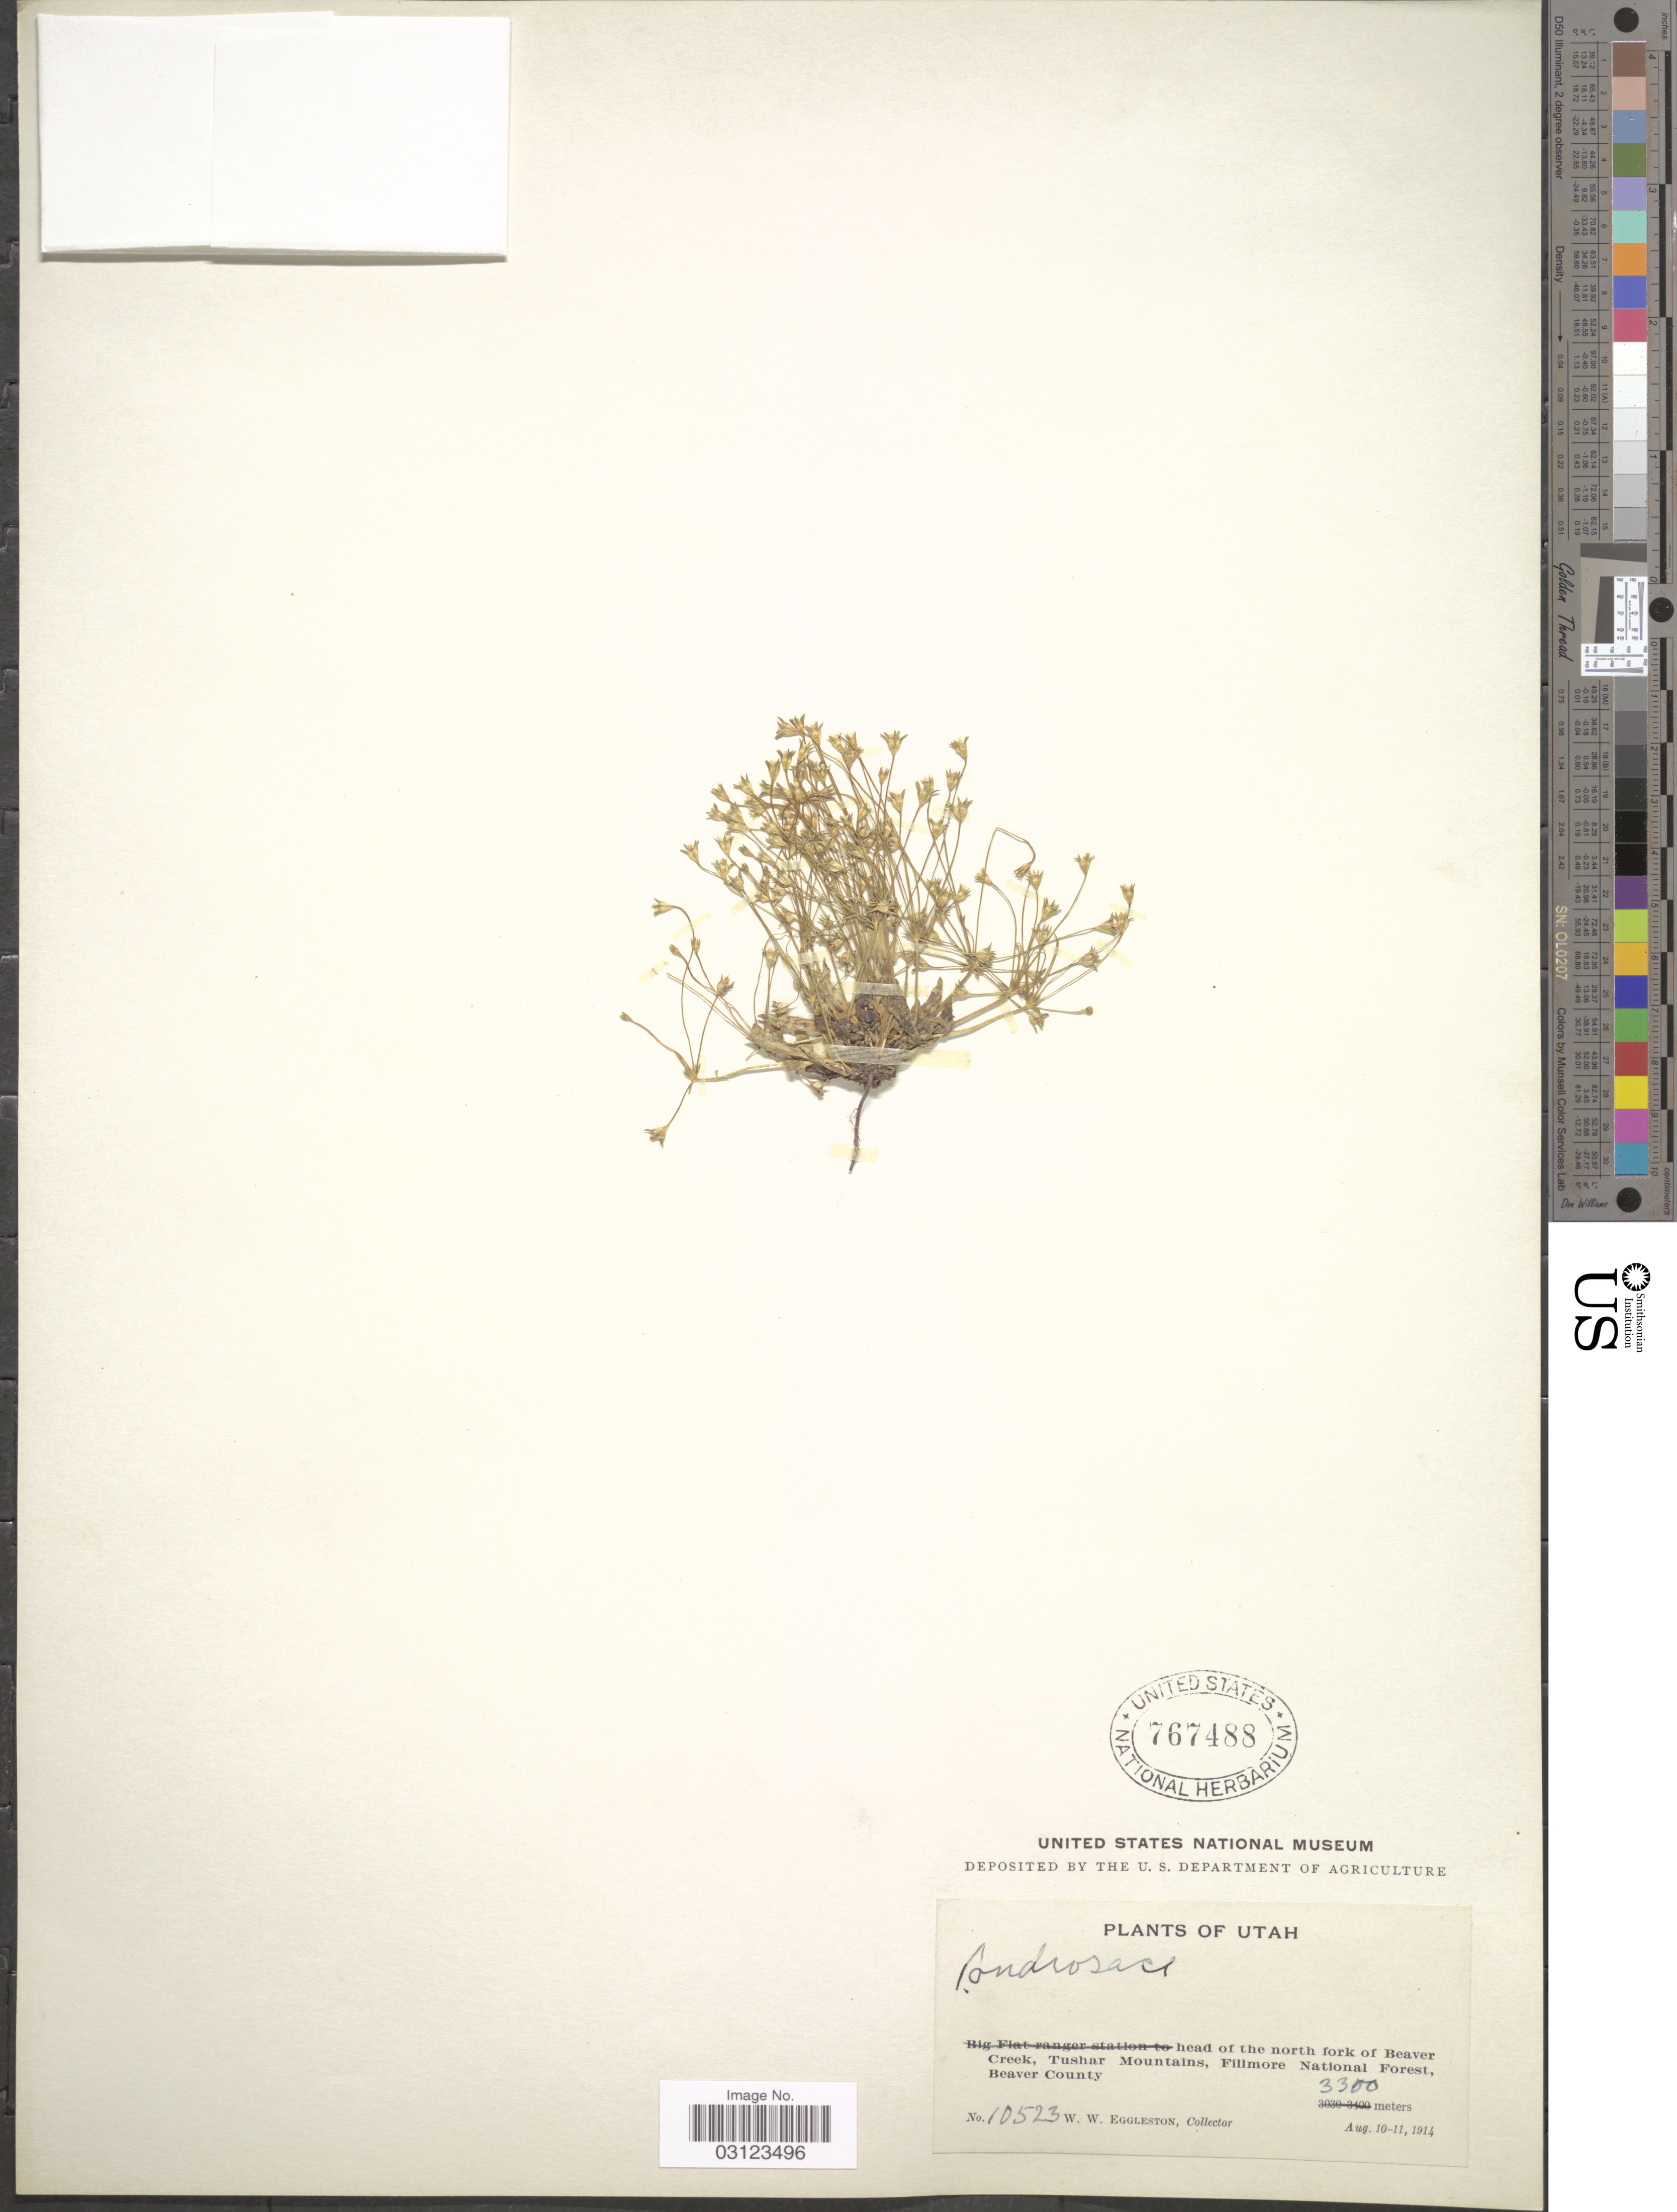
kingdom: Plantae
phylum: Tracheophyta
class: Magnoliopsida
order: Ericales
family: Primulaceae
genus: Androsace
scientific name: Androsace septentrionalis var. puberulenta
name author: (Rydb.) R. Knuth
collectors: W. W. Eggleston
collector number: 10523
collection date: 1914-08-10/1914-08-11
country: United States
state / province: Utah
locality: Head of the north fork of Beaver Creek, Tushar Mountains, Fillmore National Forest, Beaver County.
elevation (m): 3300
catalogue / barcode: US 767488